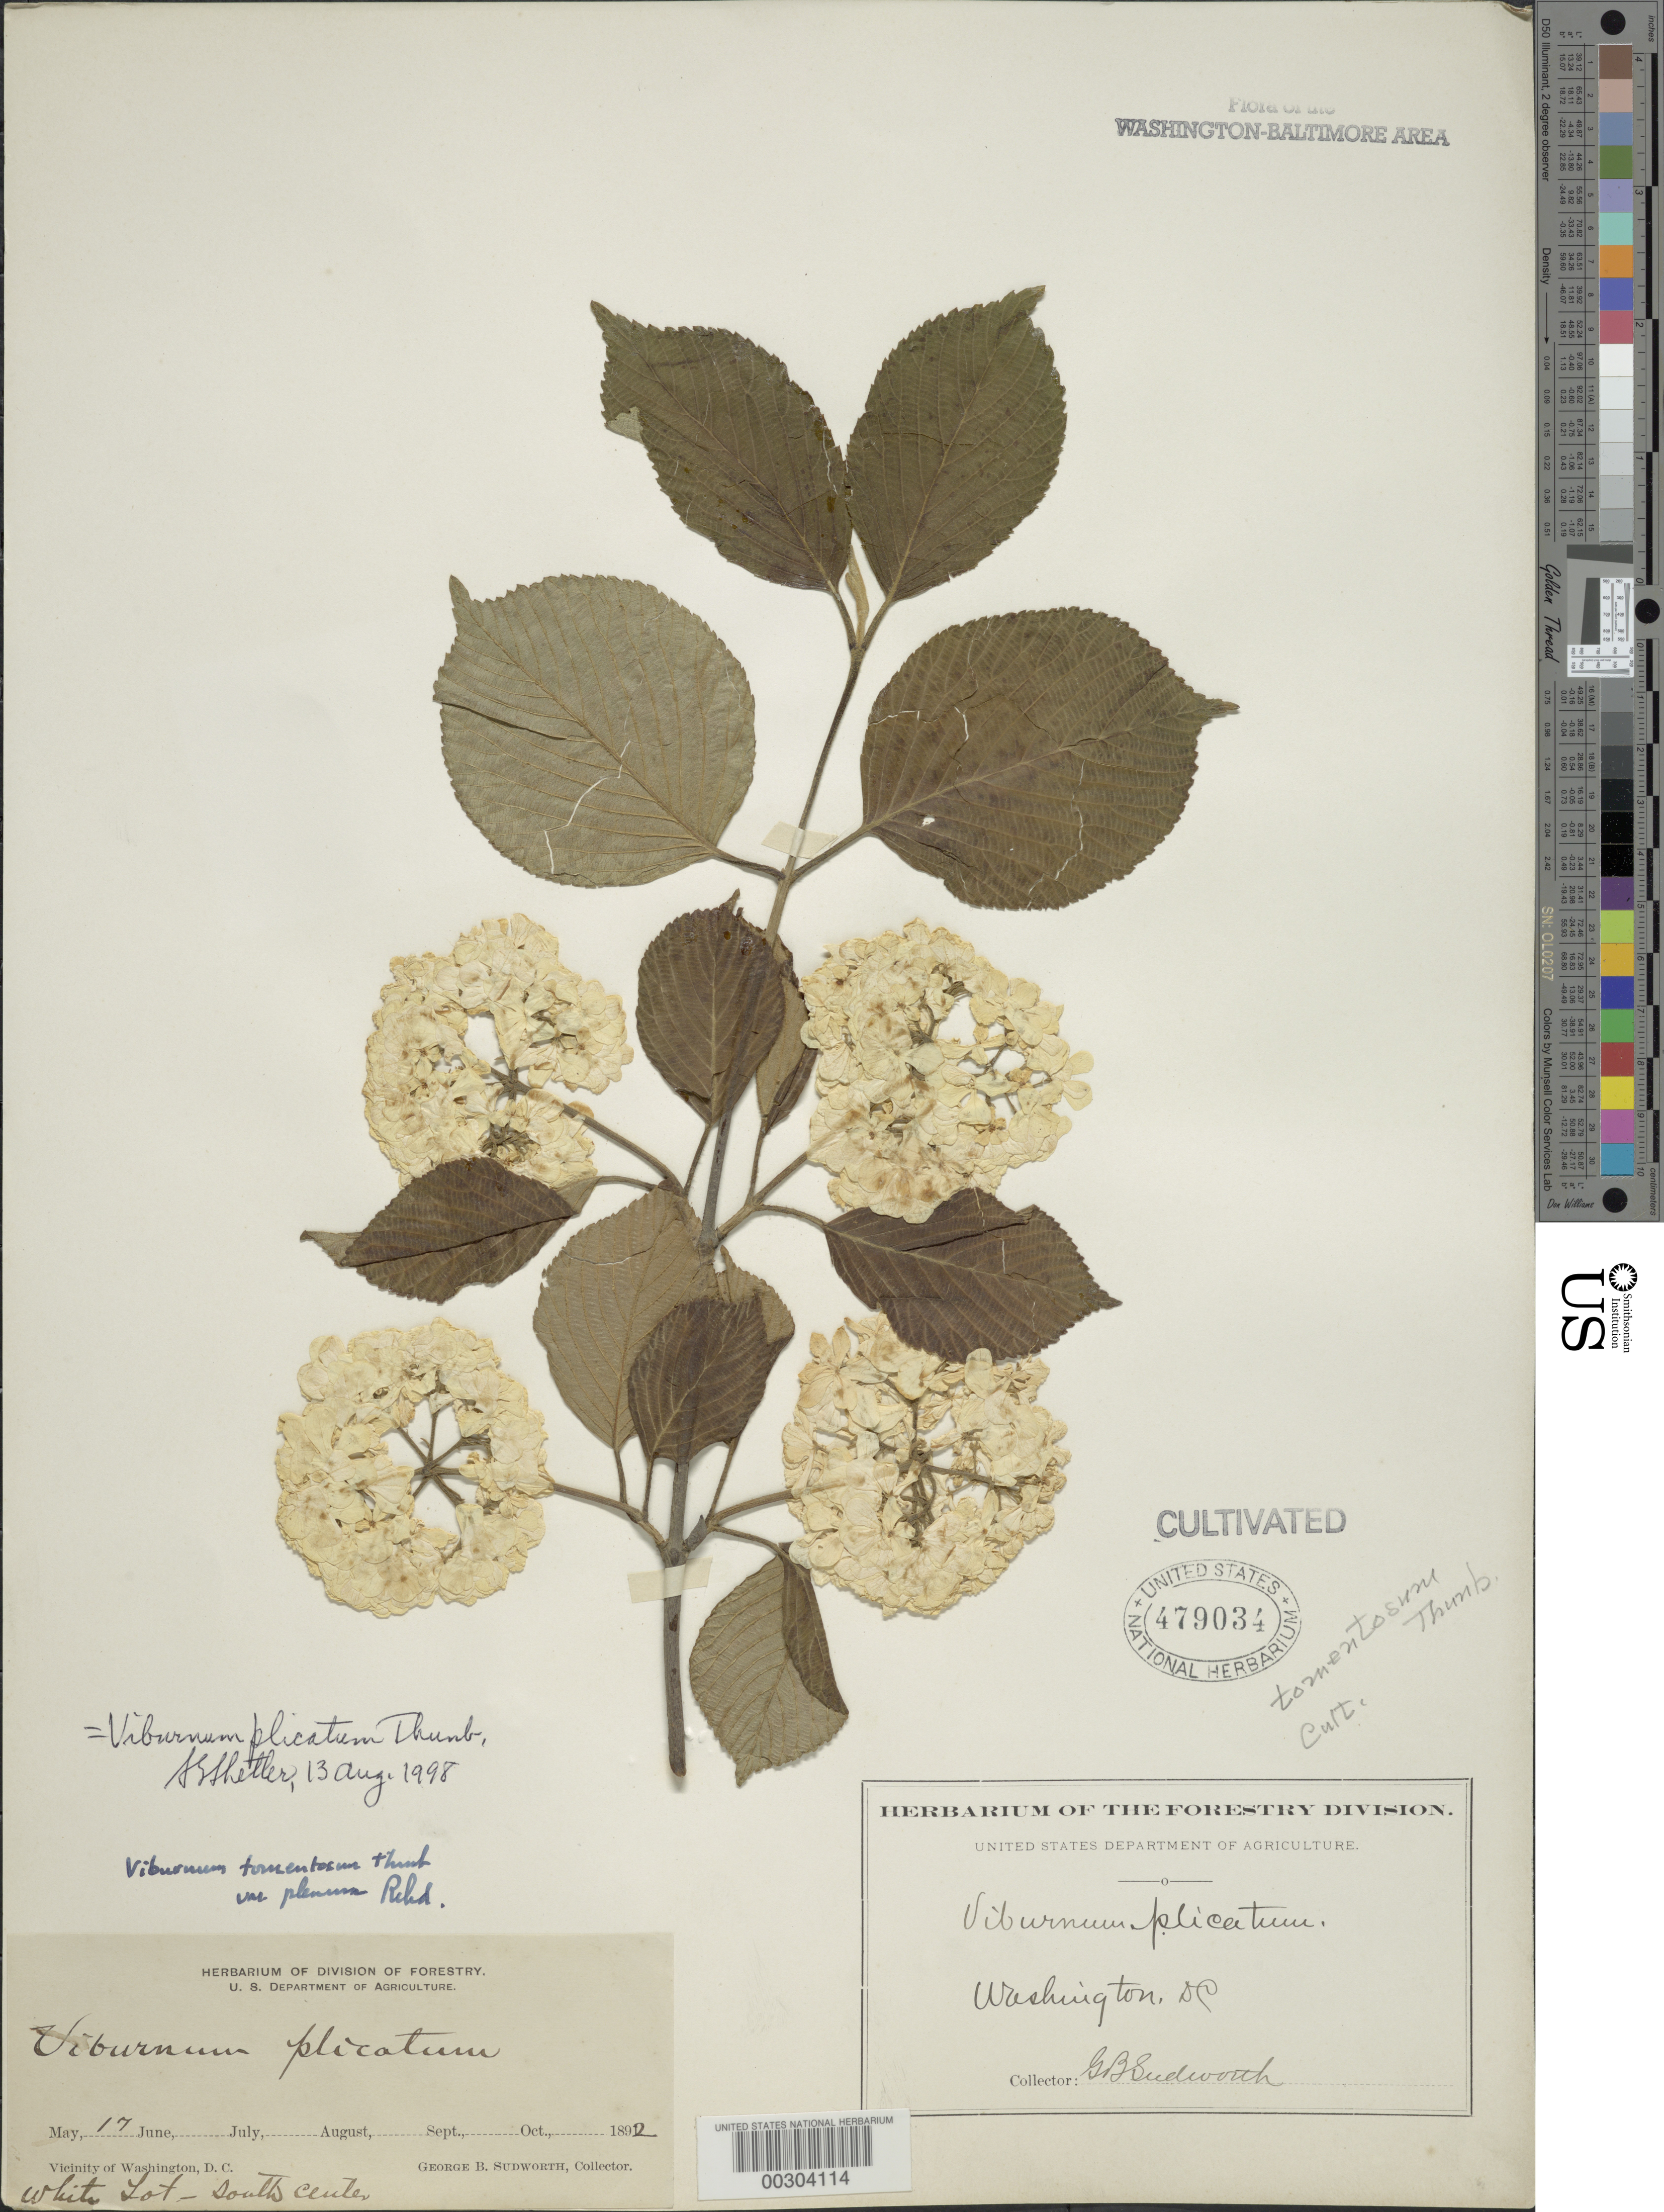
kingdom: Plantae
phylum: Tracheophyta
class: Magnoliopsida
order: Dipsacales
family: Viburnaceae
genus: Viburnum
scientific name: Viburnum plicatum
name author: Thunb.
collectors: G. B. Sudworth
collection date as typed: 17 May 1892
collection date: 1892-05-17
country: United States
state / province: District of Columbia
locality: White lot - south Center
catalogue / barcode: US 479034